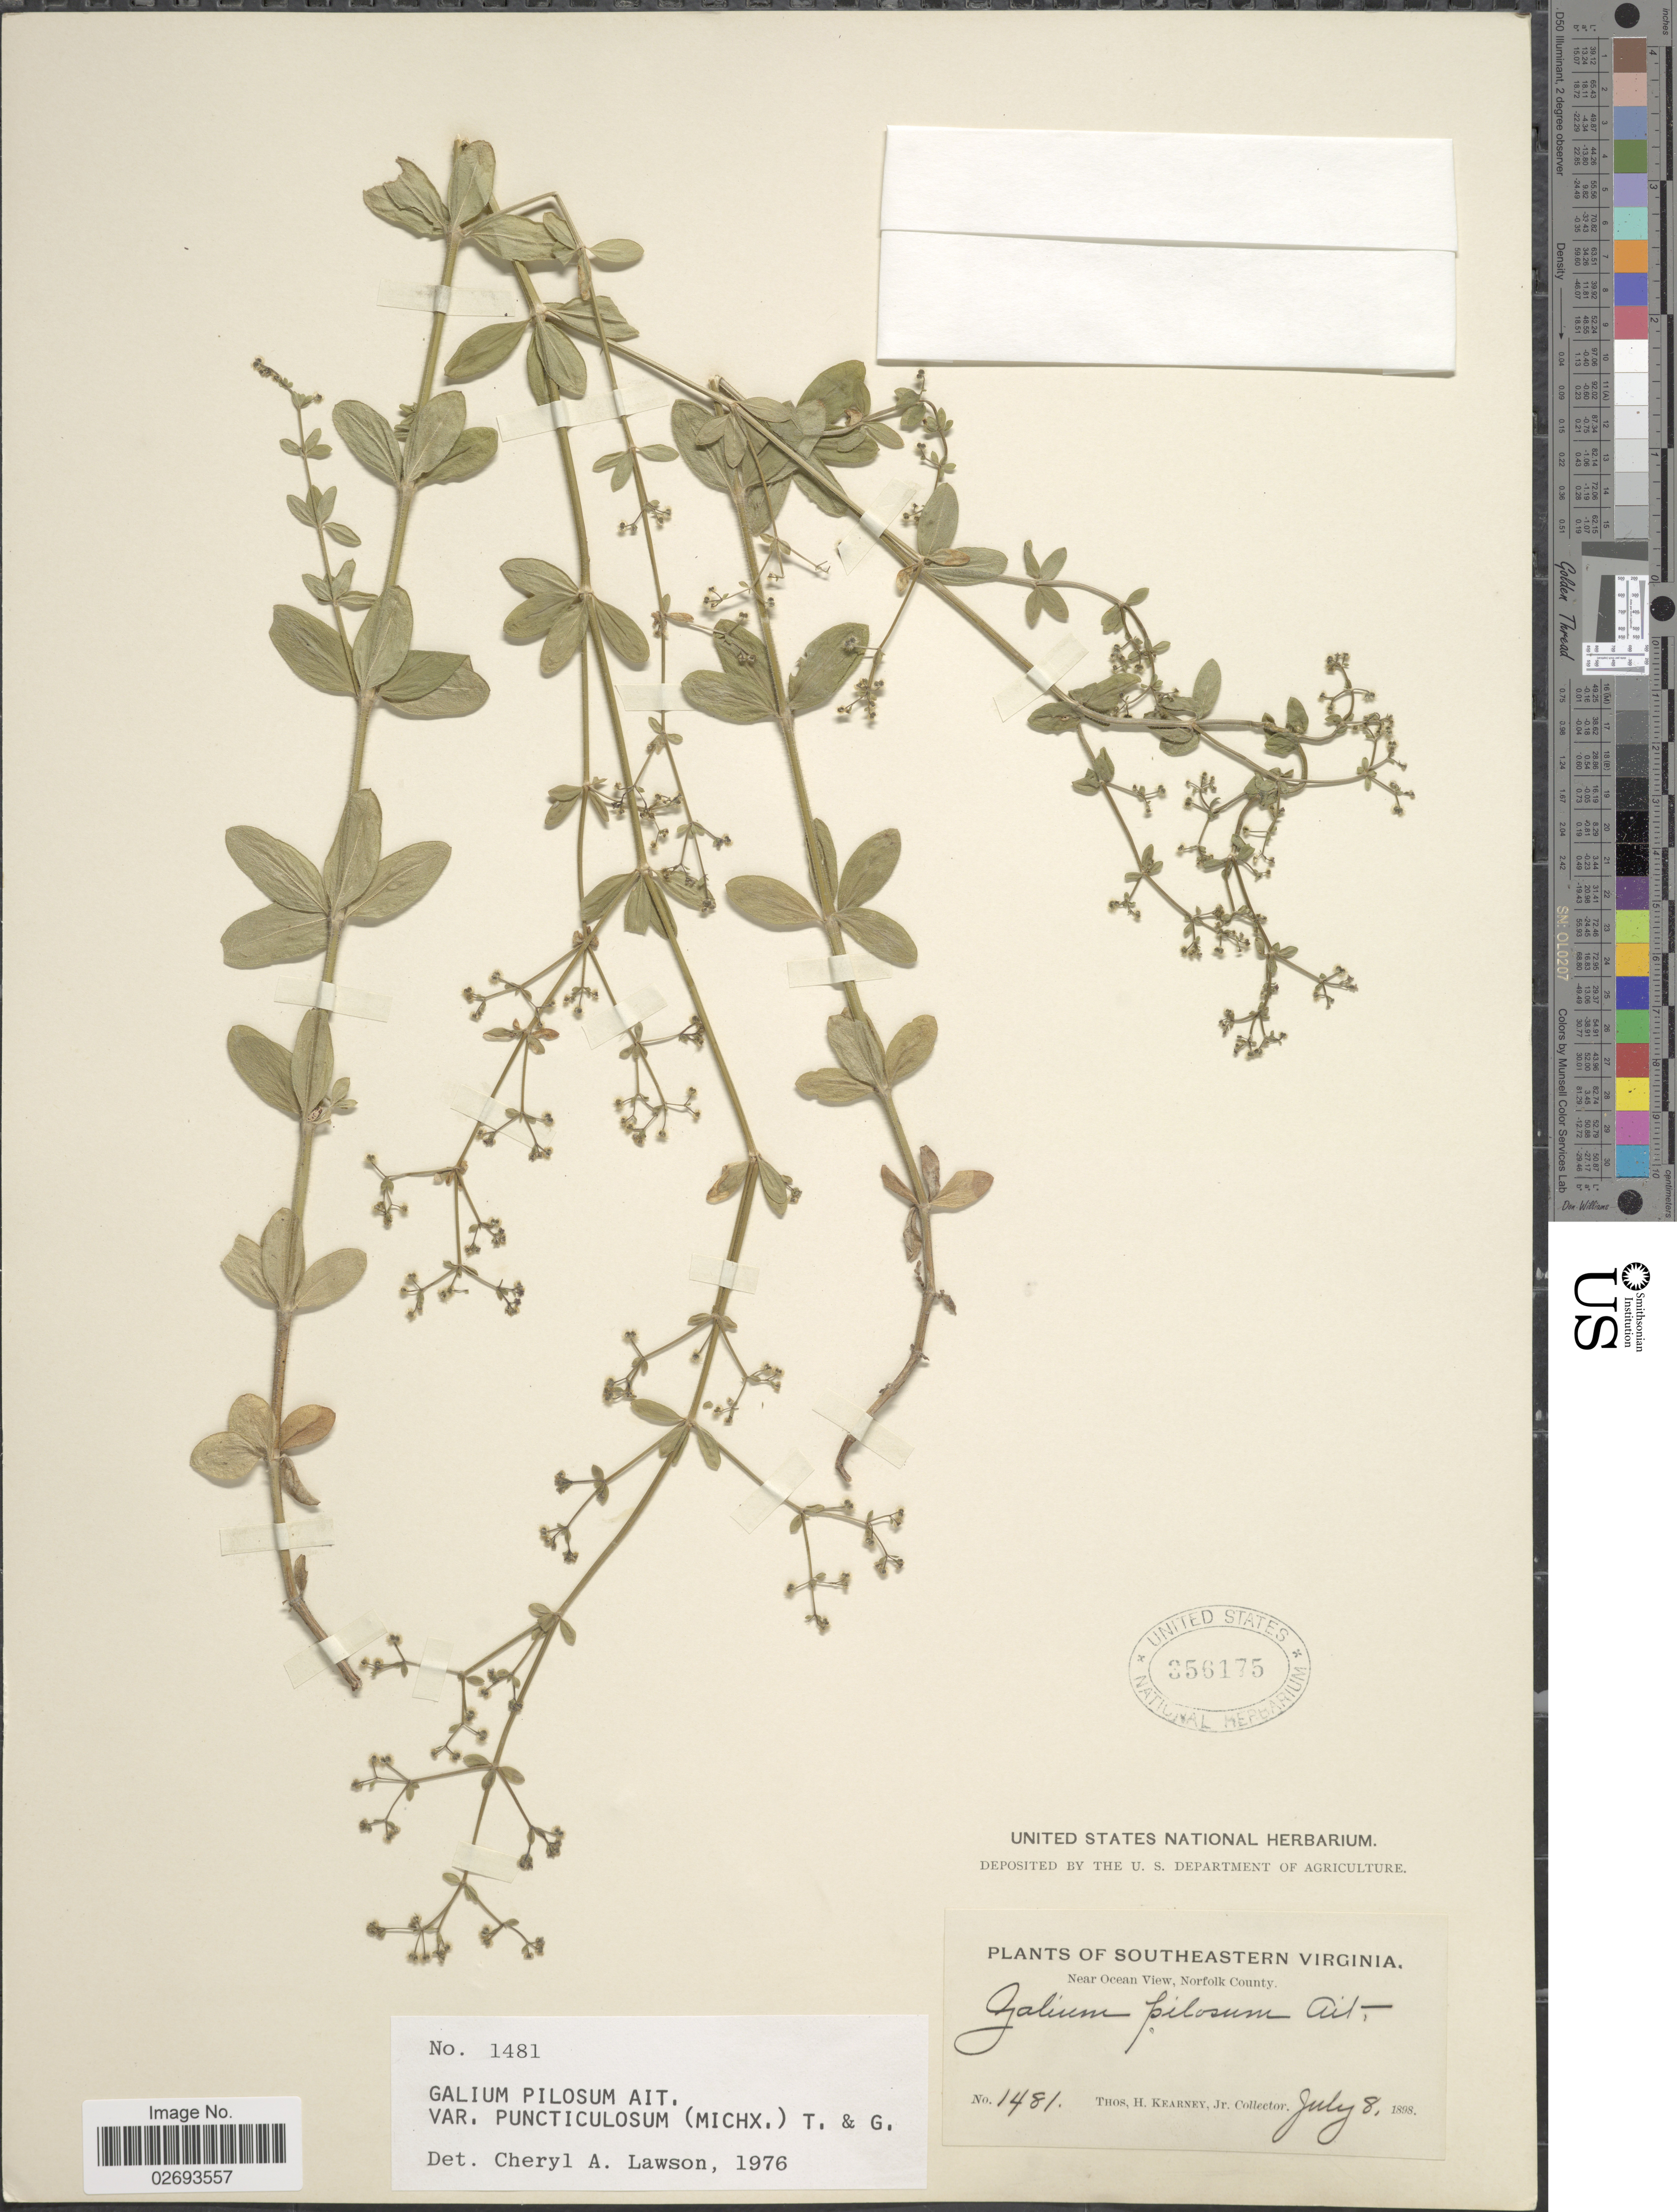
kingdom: Plantae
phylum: Tracheophyta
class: Magnoliopsida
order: Gentianales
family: Rubiaceae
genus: Galium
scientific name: Galium pilosum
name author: Aiton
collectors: T. H. Kearney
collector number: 1481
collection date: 1898-07-08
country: United States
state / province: Virginia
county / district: City of Norfolk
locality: Southeastern Virginia, Near Ocean View, Norfolk County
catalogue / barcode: US 356175